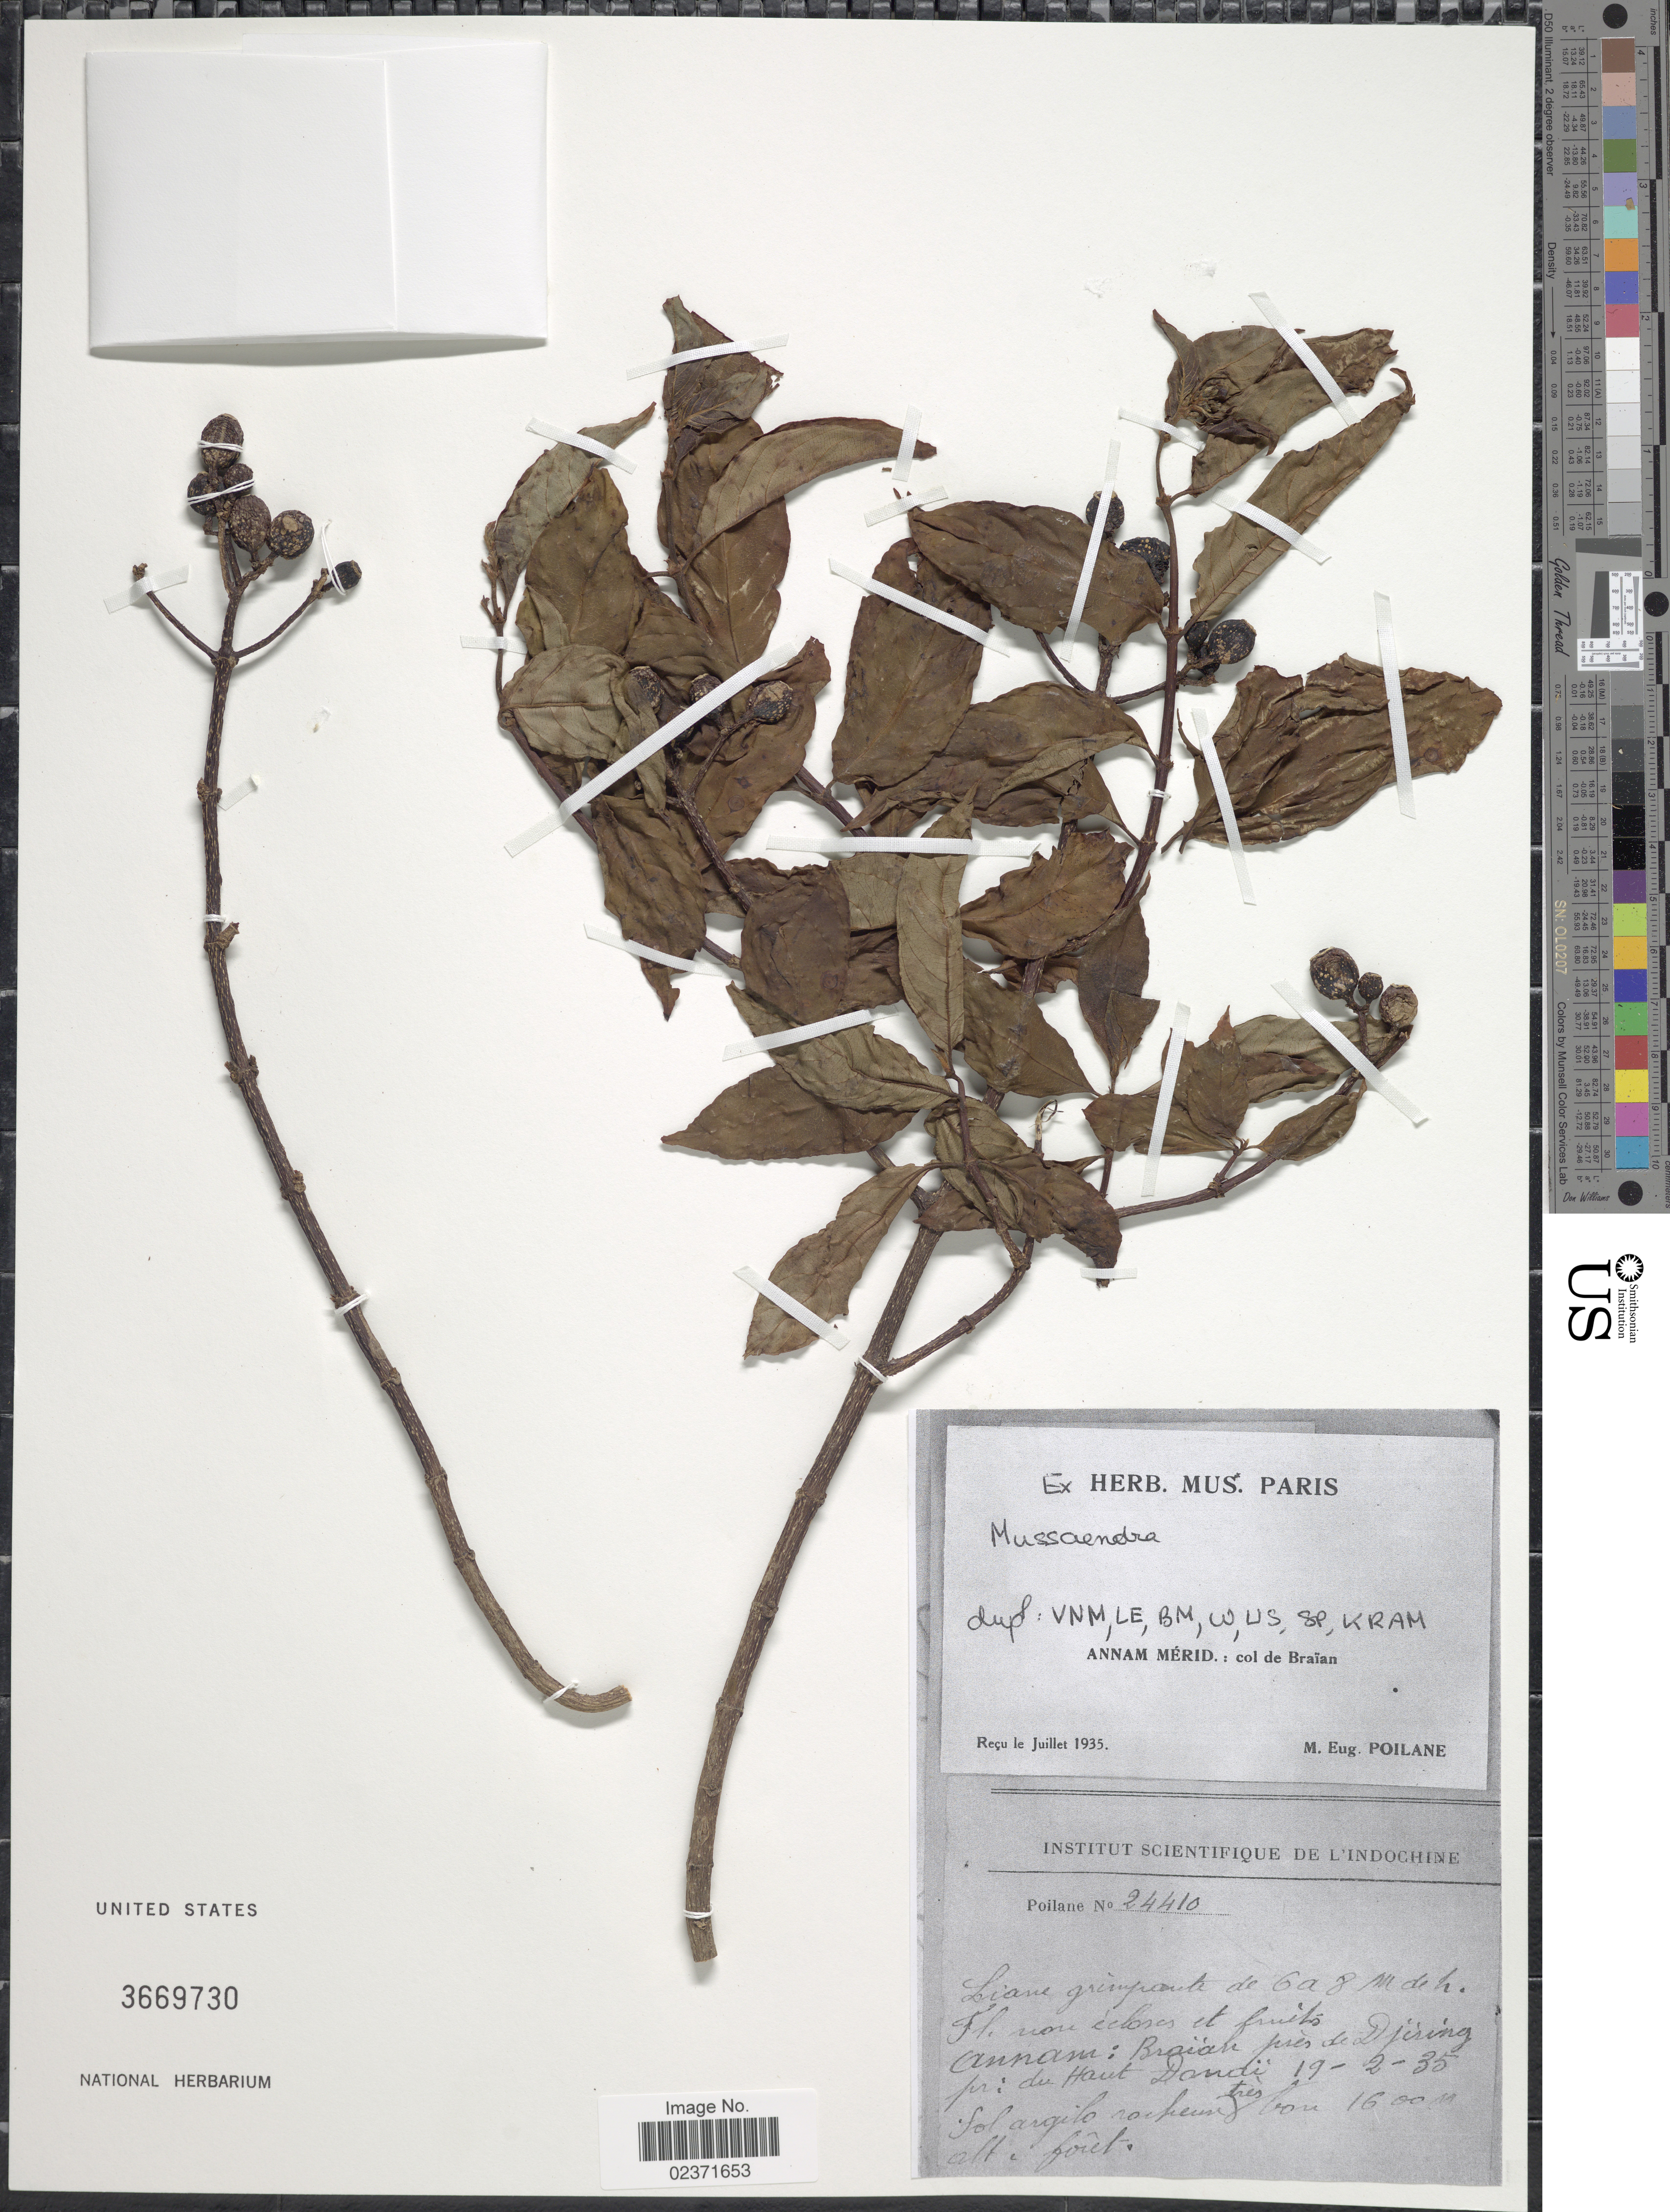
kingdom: Plantae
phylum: Tracheophyta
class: Magnoliopsida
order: Gentianales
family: Rubiaceae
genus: Mussaenda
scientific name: Mussaenda sp.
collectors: M. Poilane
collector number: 24410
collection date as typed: Transcribed d/m/y: 19/2/35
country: Vietnam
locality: Annam Merid.: col de Braian. Braian pres de Djering pr.: du Haut Donai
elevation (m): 1600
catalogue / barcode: US 3669730